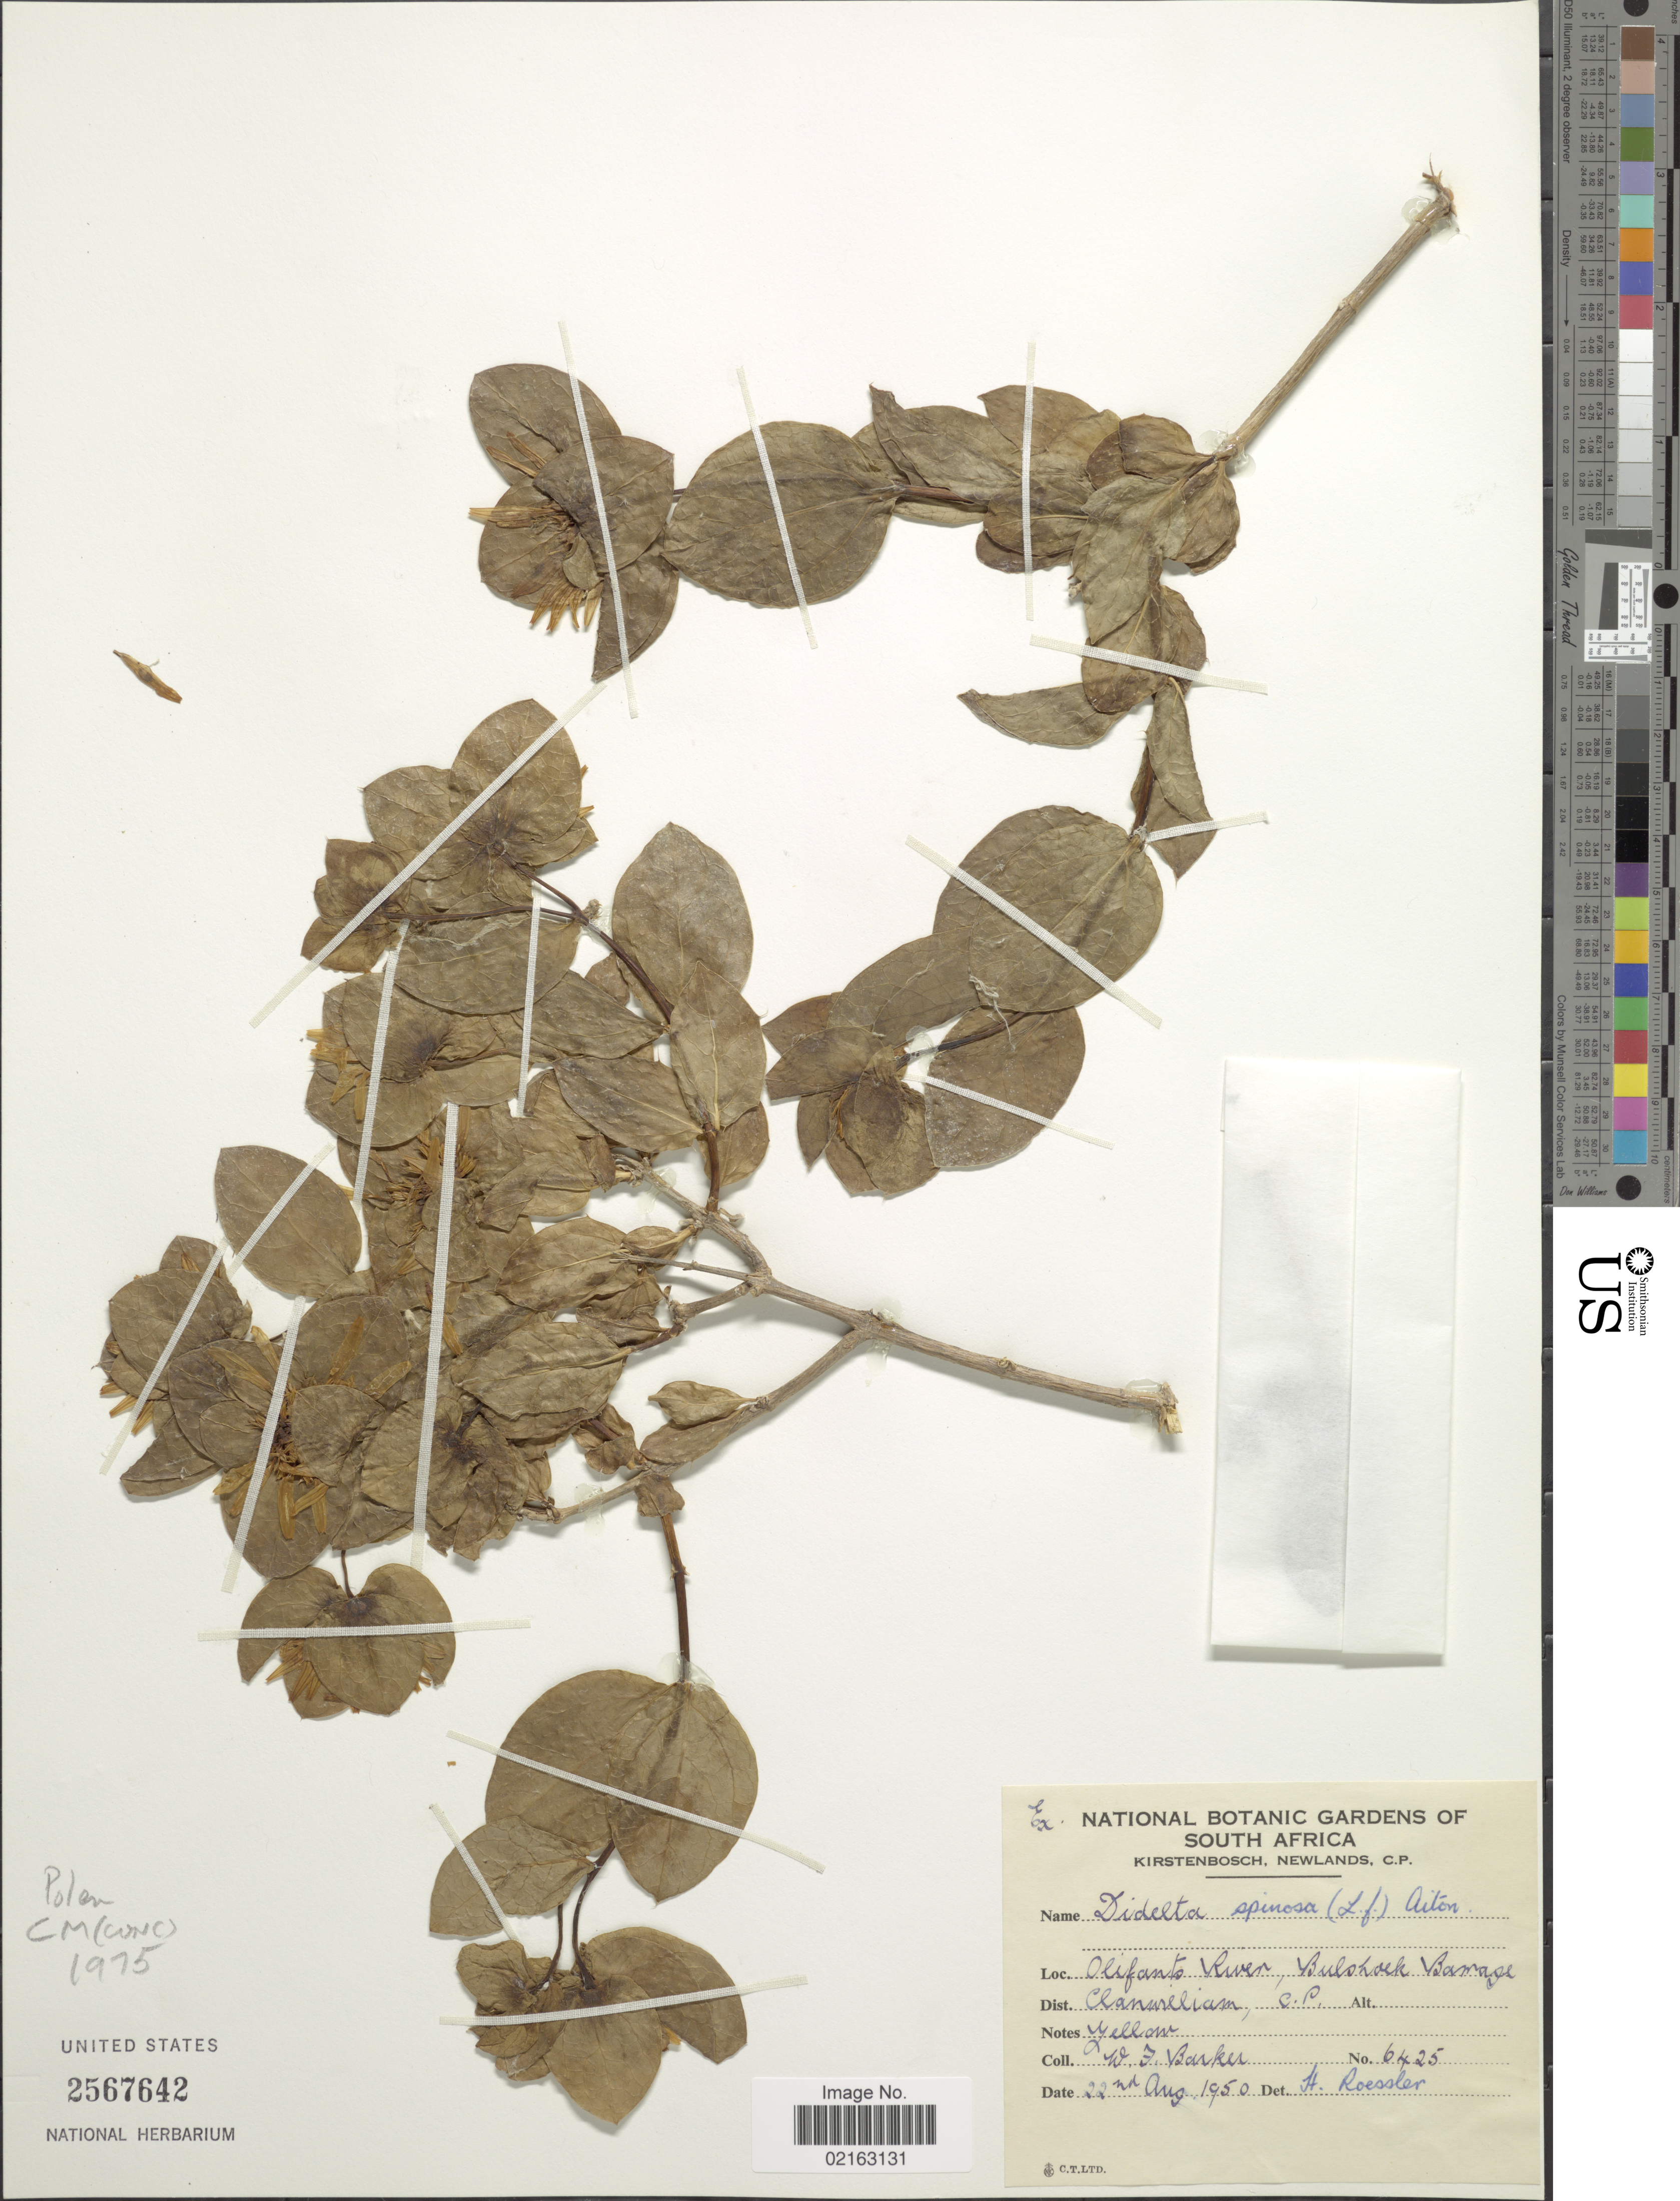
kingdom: Plantae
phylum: Tracheophyta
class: Magnoliopsida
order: Asterales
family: Asteraceae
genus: Didelta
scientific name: Didelta spinosa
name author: (L. f.) Aiton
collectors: W. F. Barker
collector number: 6425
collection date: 1950-08-22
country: South Africa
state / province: Western Cape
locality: Olifants River, Bulshoek Barrage. Dist. Clanwilliam, C.P.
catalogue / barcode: US 2567642